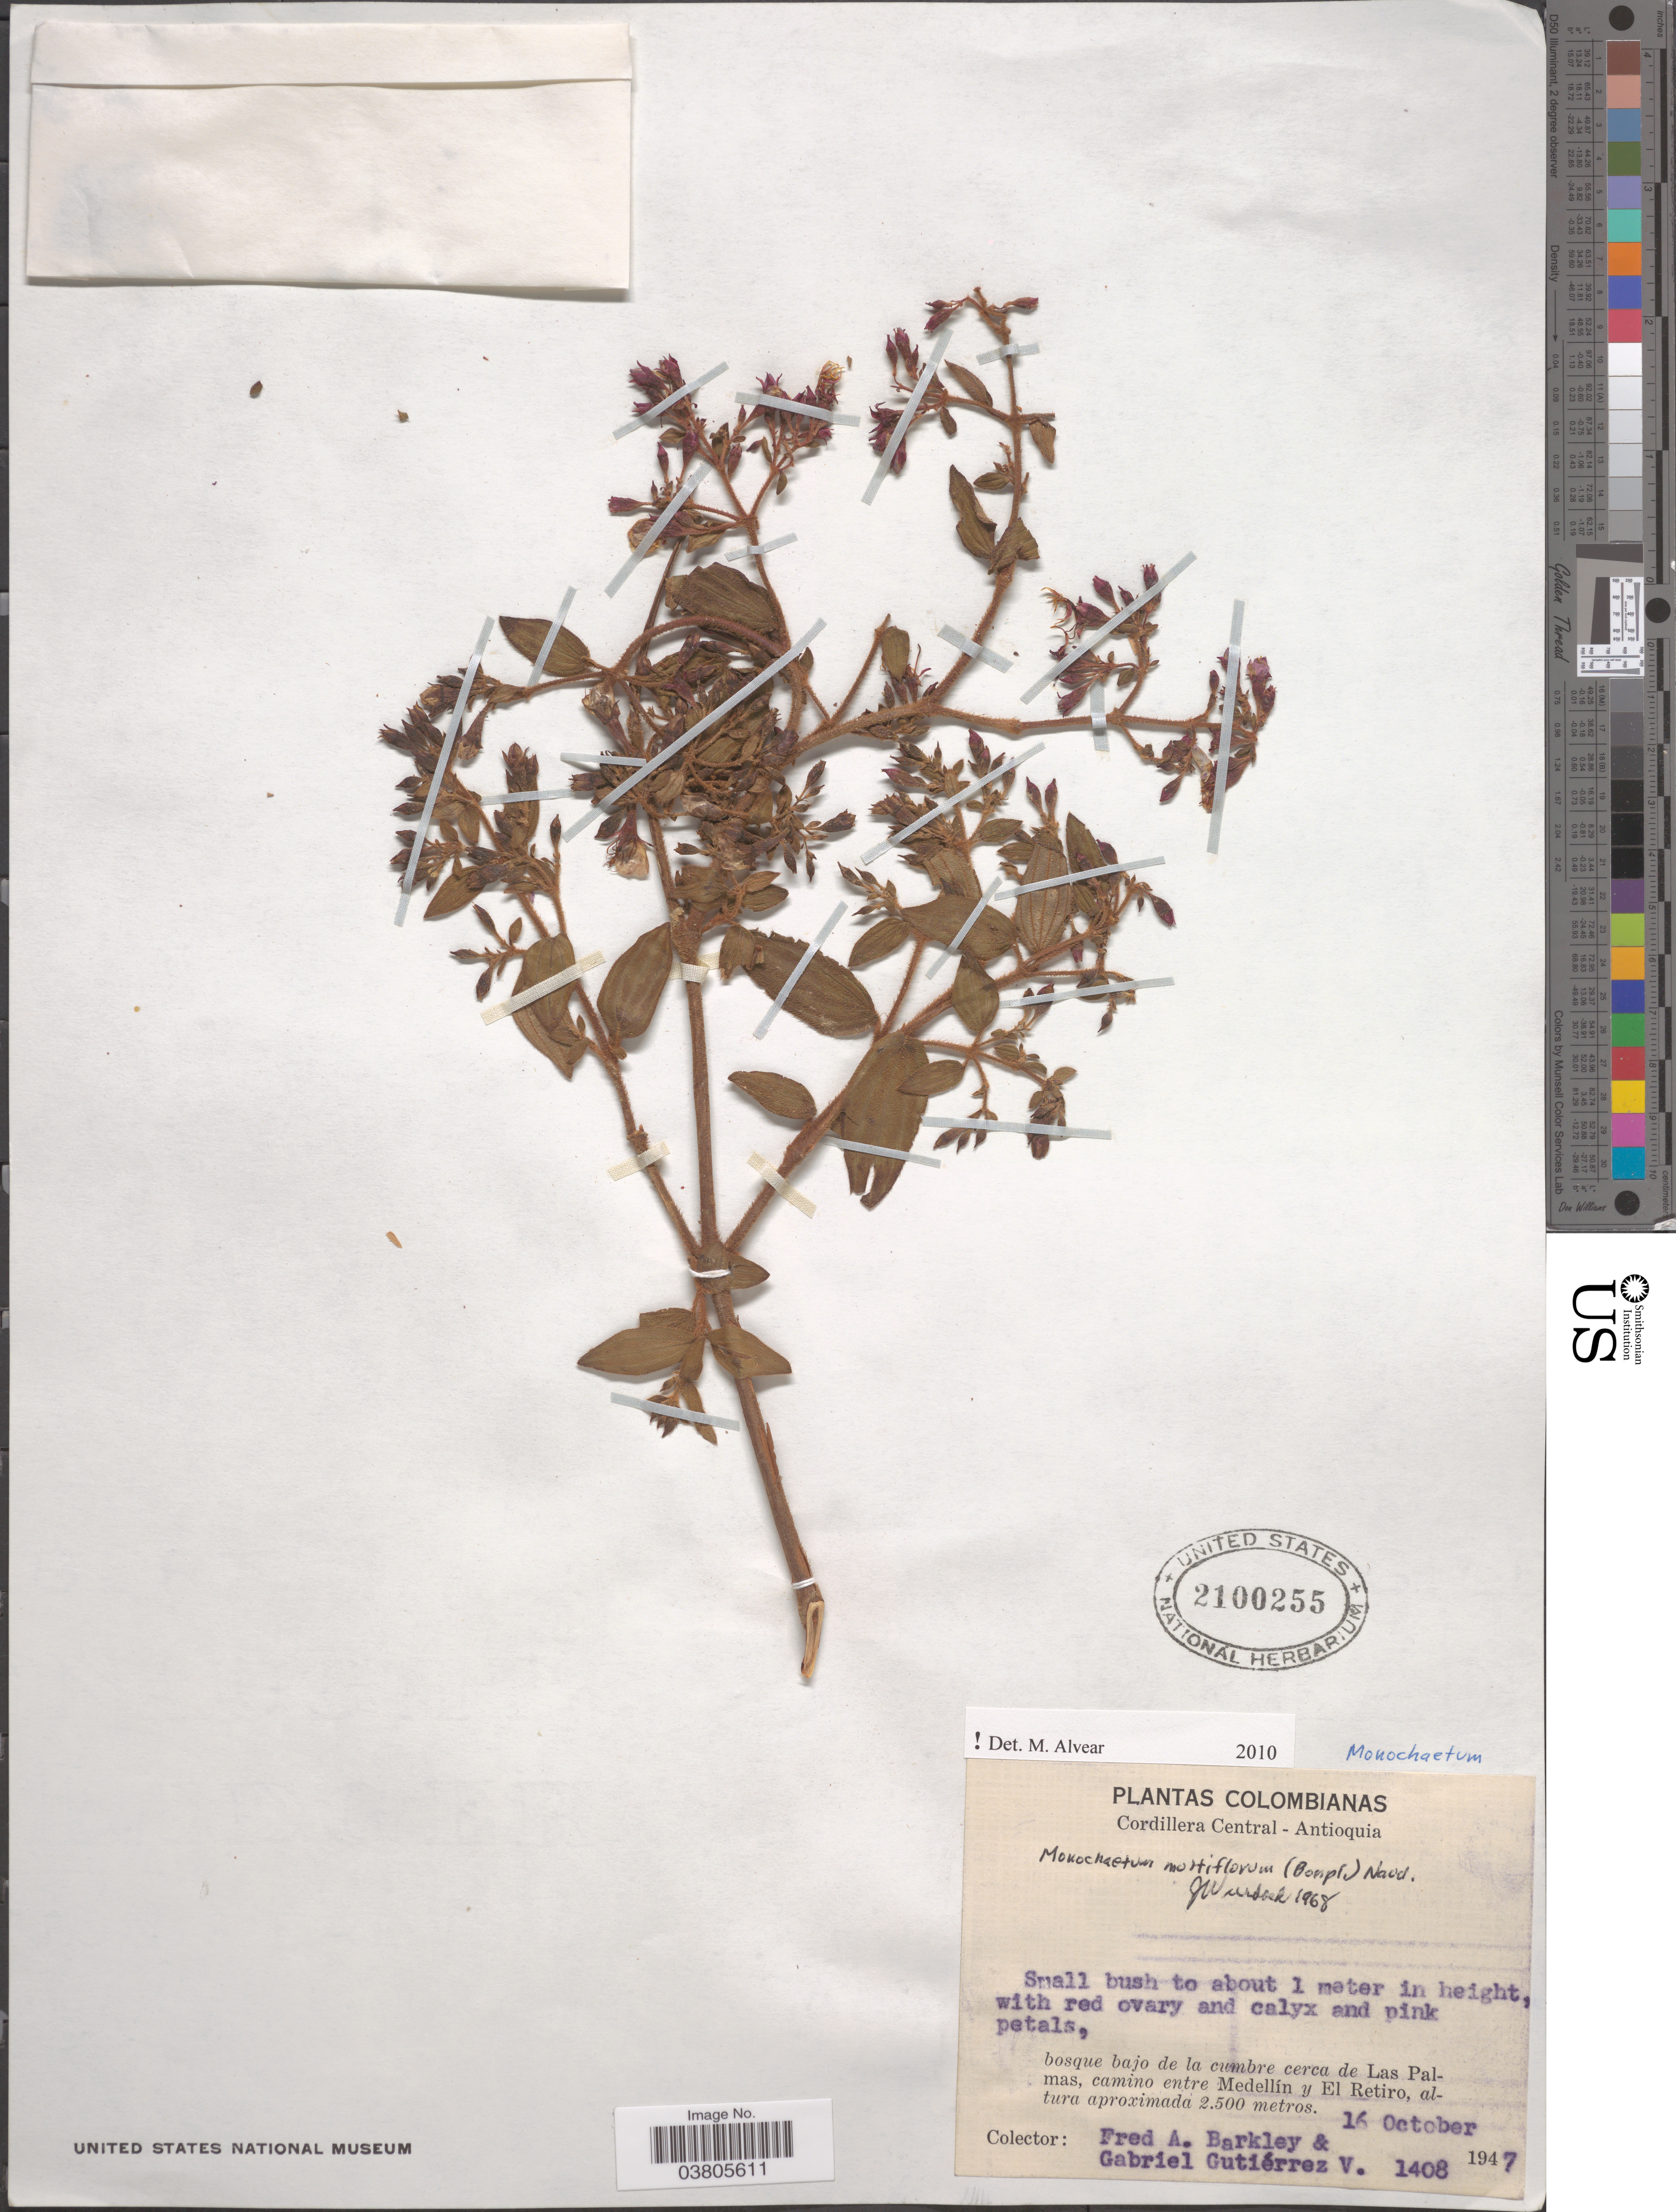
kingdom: Plantae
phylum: Tracheophyta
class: Magnoliopsida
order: Myrtales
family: Melastomataceae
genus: Monochaetum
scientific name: Monochaetum multiflorum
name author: (Bonpl.) Naudin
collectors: F. A. Barkley & G. Gutiérrez V.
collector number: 1408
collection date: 1947-10-16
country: Colombia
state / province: Antioquia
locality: Cordillera Central. Bosque bajo de la cumbre de Las Palmas, camino entre Medellín y El Rerito.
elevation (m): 2500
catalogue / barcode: US 2100255